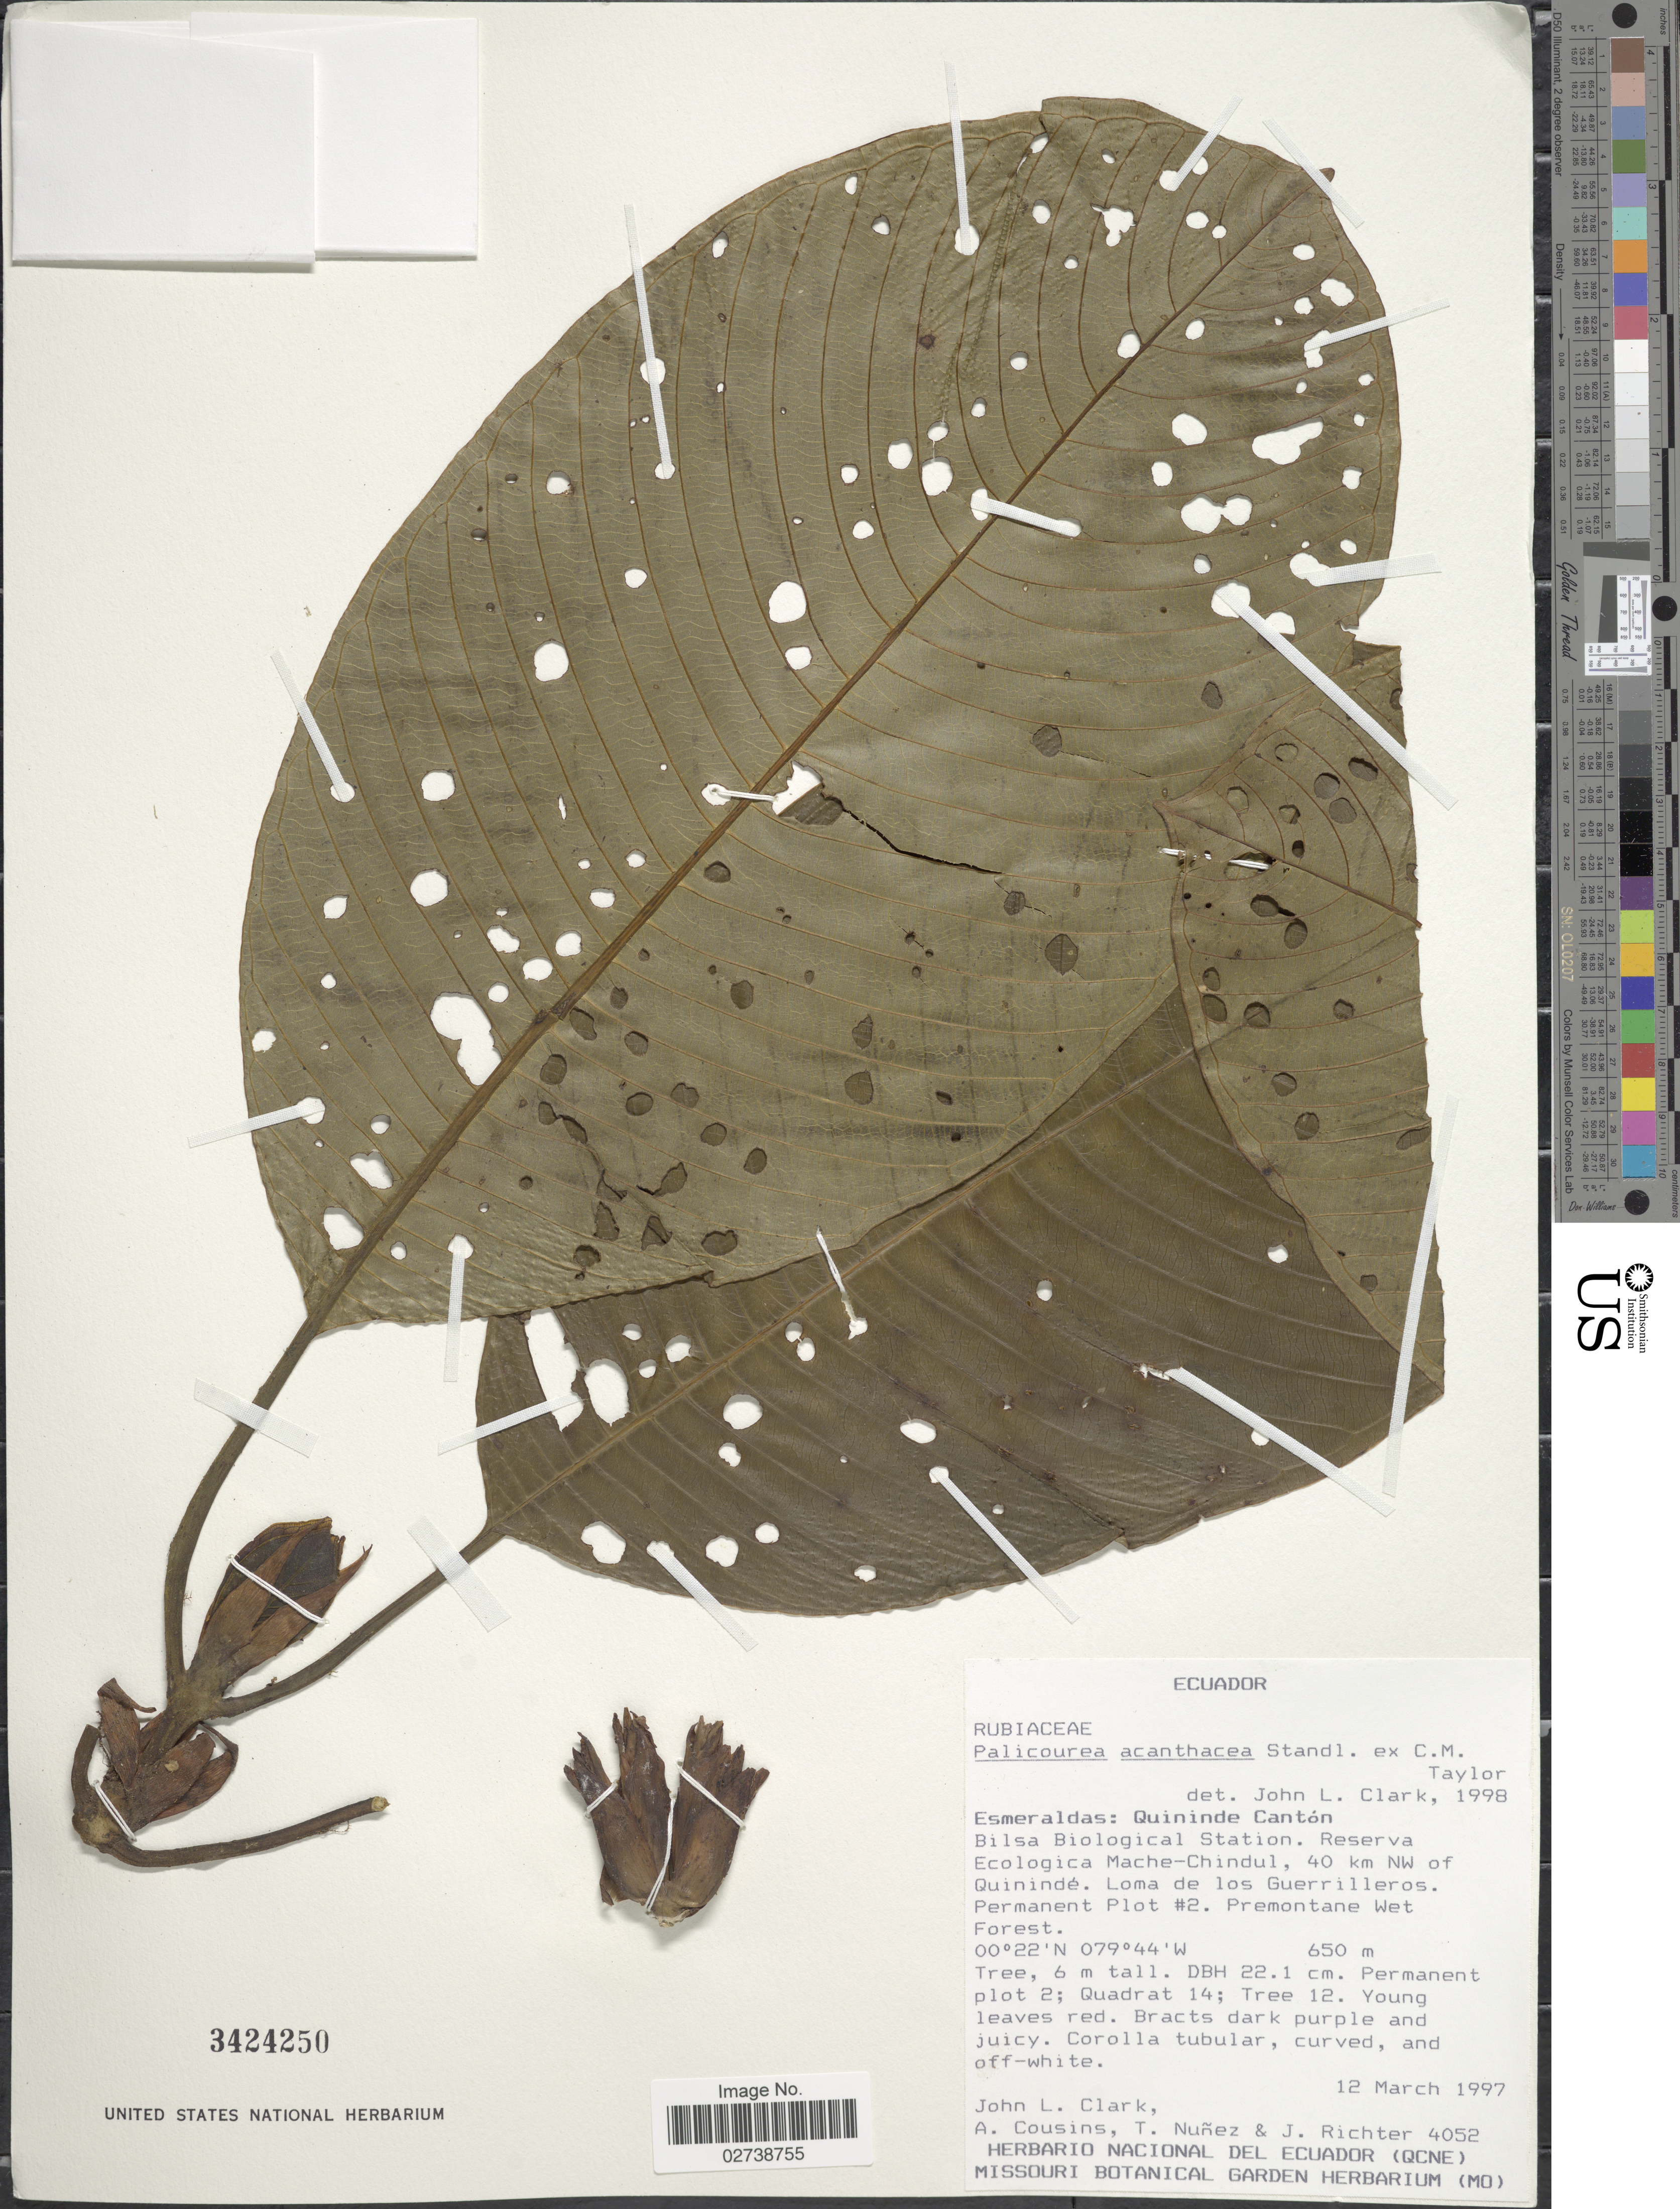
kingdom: Plantae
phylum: Tracheophyta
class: Magnoliopsida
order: Gentianales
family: Rubiaceae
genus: Palicourea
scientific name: Palicourea acanthacea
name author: C.M. Taylor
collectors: J. L. Clark, A. Cousins, T. Núñez & J. Richter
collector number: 4052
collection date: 1997-03-12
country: Ecuador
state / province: Esmeraldas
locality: Quininde Cantón, Bilsa Biological Station. Reserva Ecologica Mache-Chindul, 40 km NW of Quinindé. Loma de los Guerrilleros. Permanent Plot #2. Premontane wet Forest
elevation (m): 650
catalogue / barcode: US 3424250